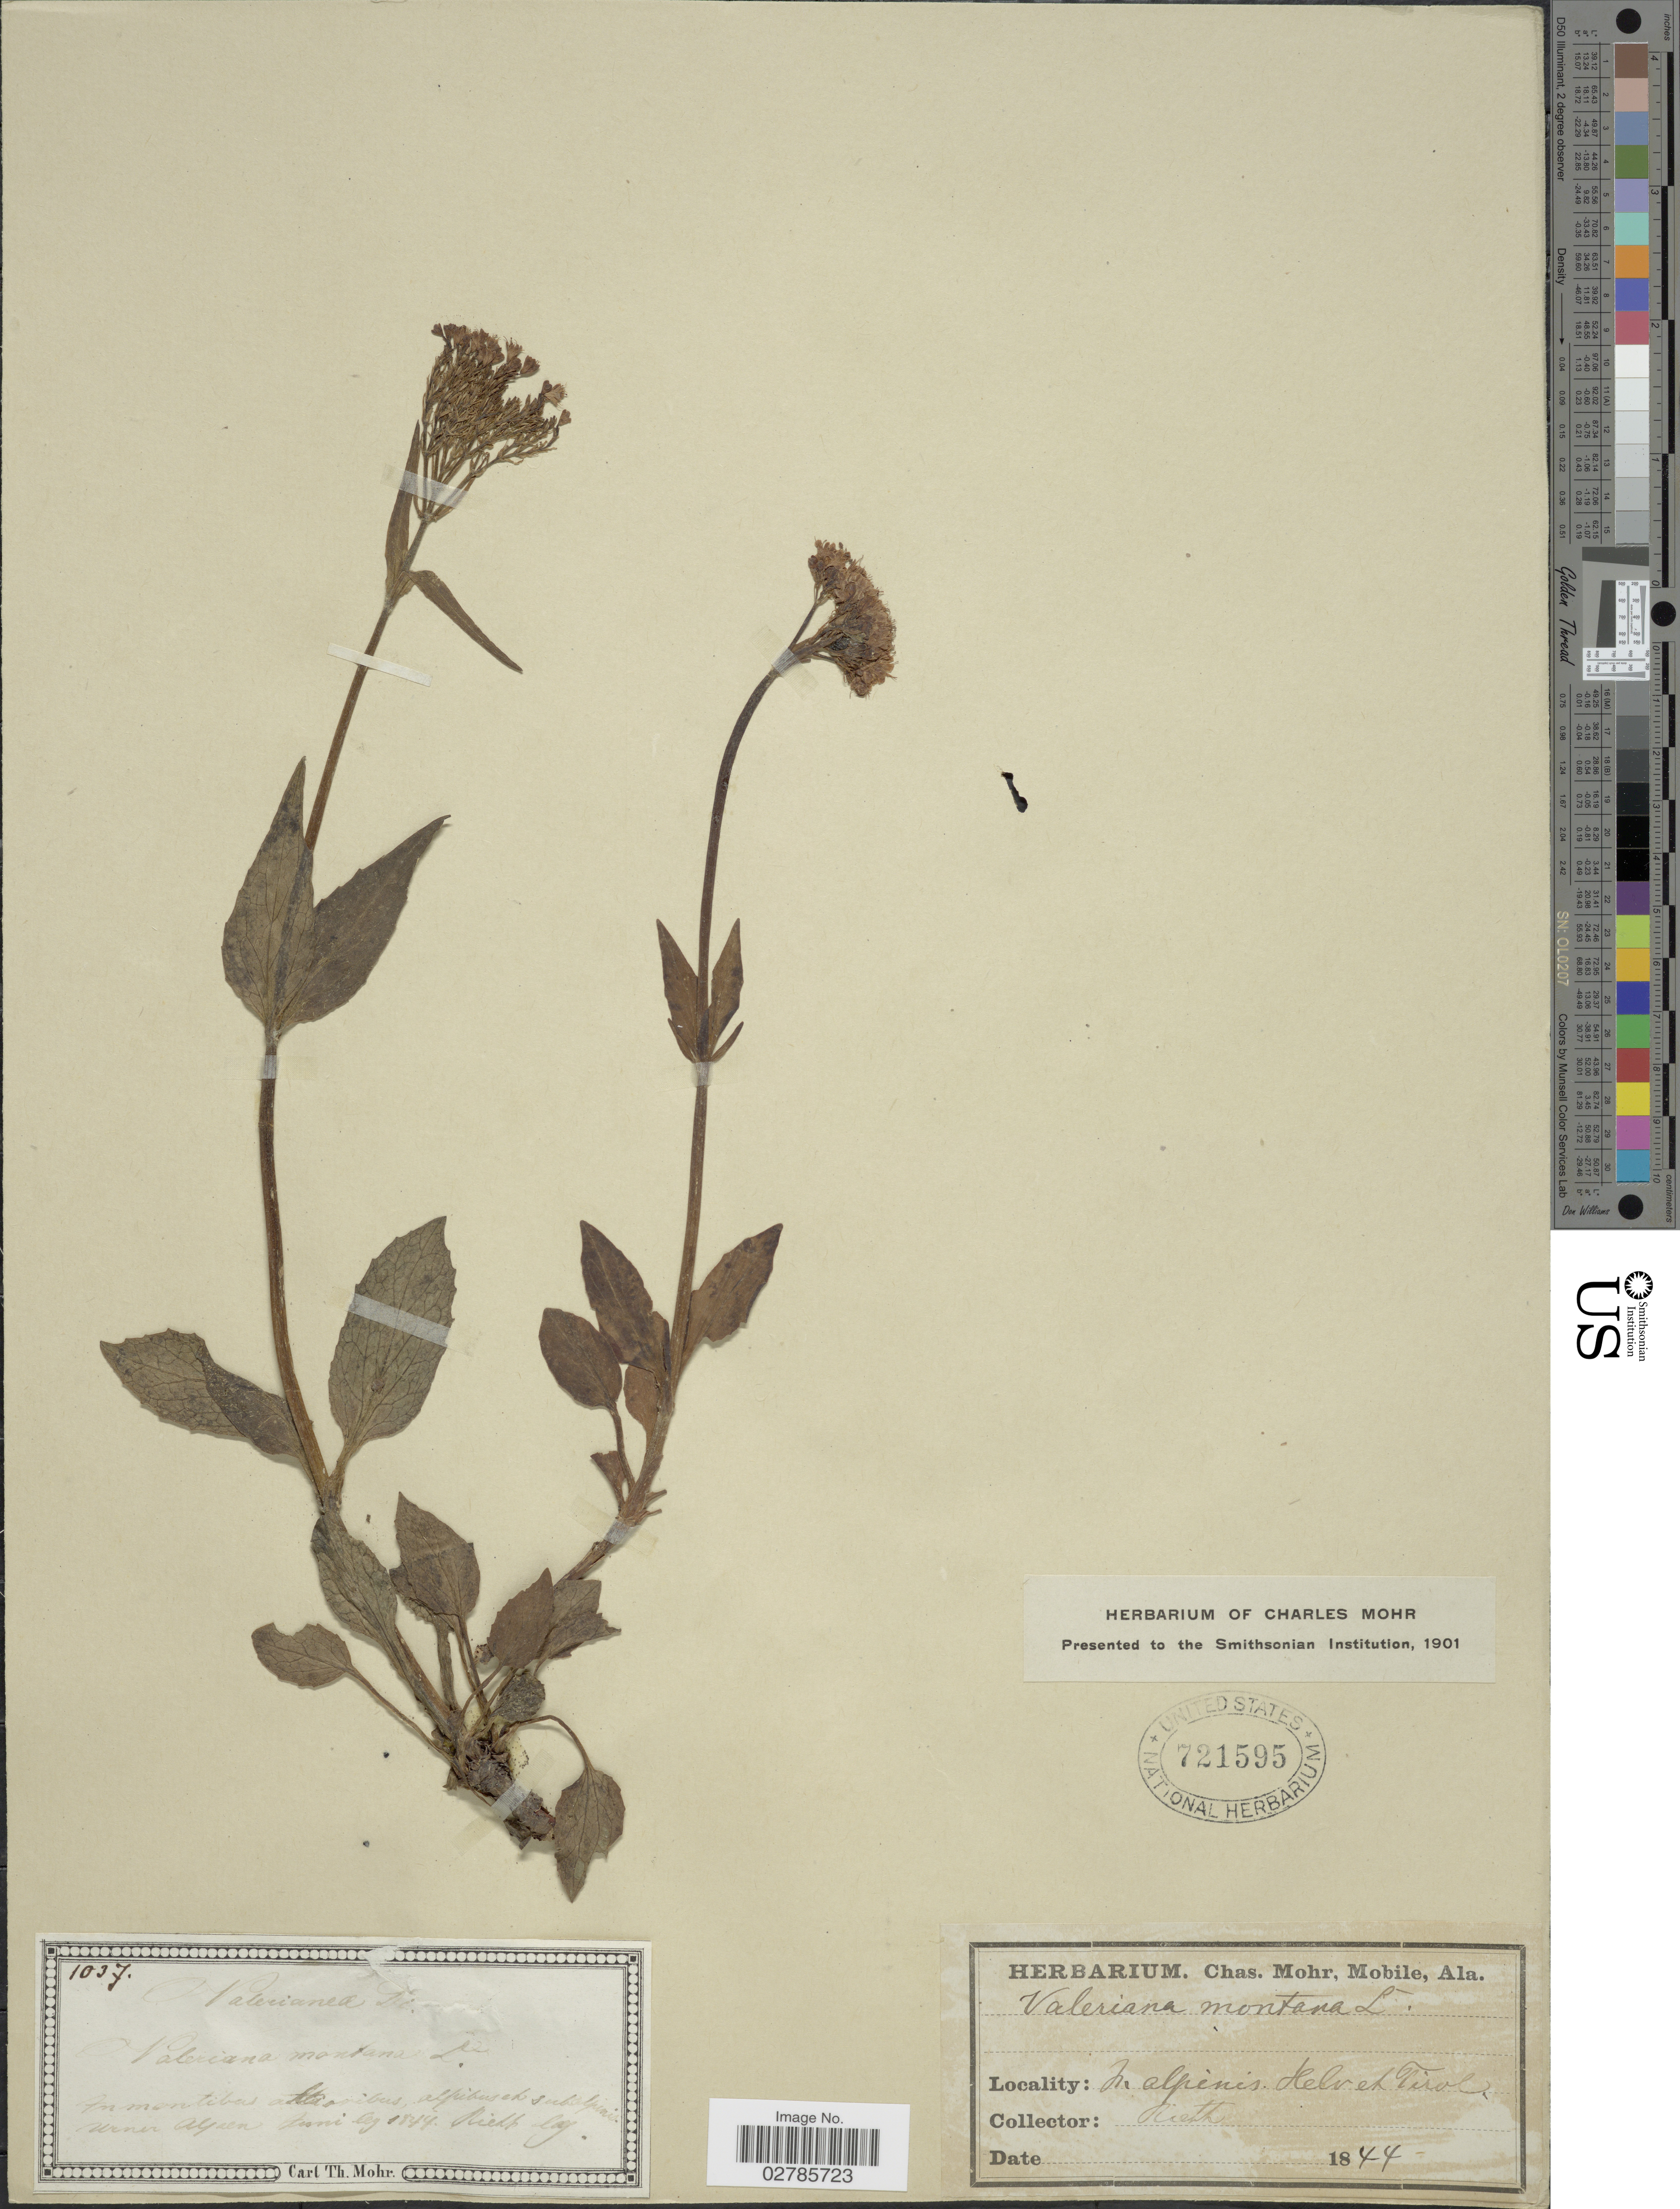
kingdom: Plantae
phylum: Tracheophyta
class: Magnoliopsida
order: Dipsacales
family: Caprifoliaceae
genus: Valeriana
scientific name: Valeriana montana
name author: L.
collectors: -. Ruth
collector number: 1037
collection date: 1844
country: Austria / Italy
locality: In alpinis Helv et Tirol.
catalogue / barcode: US 721595